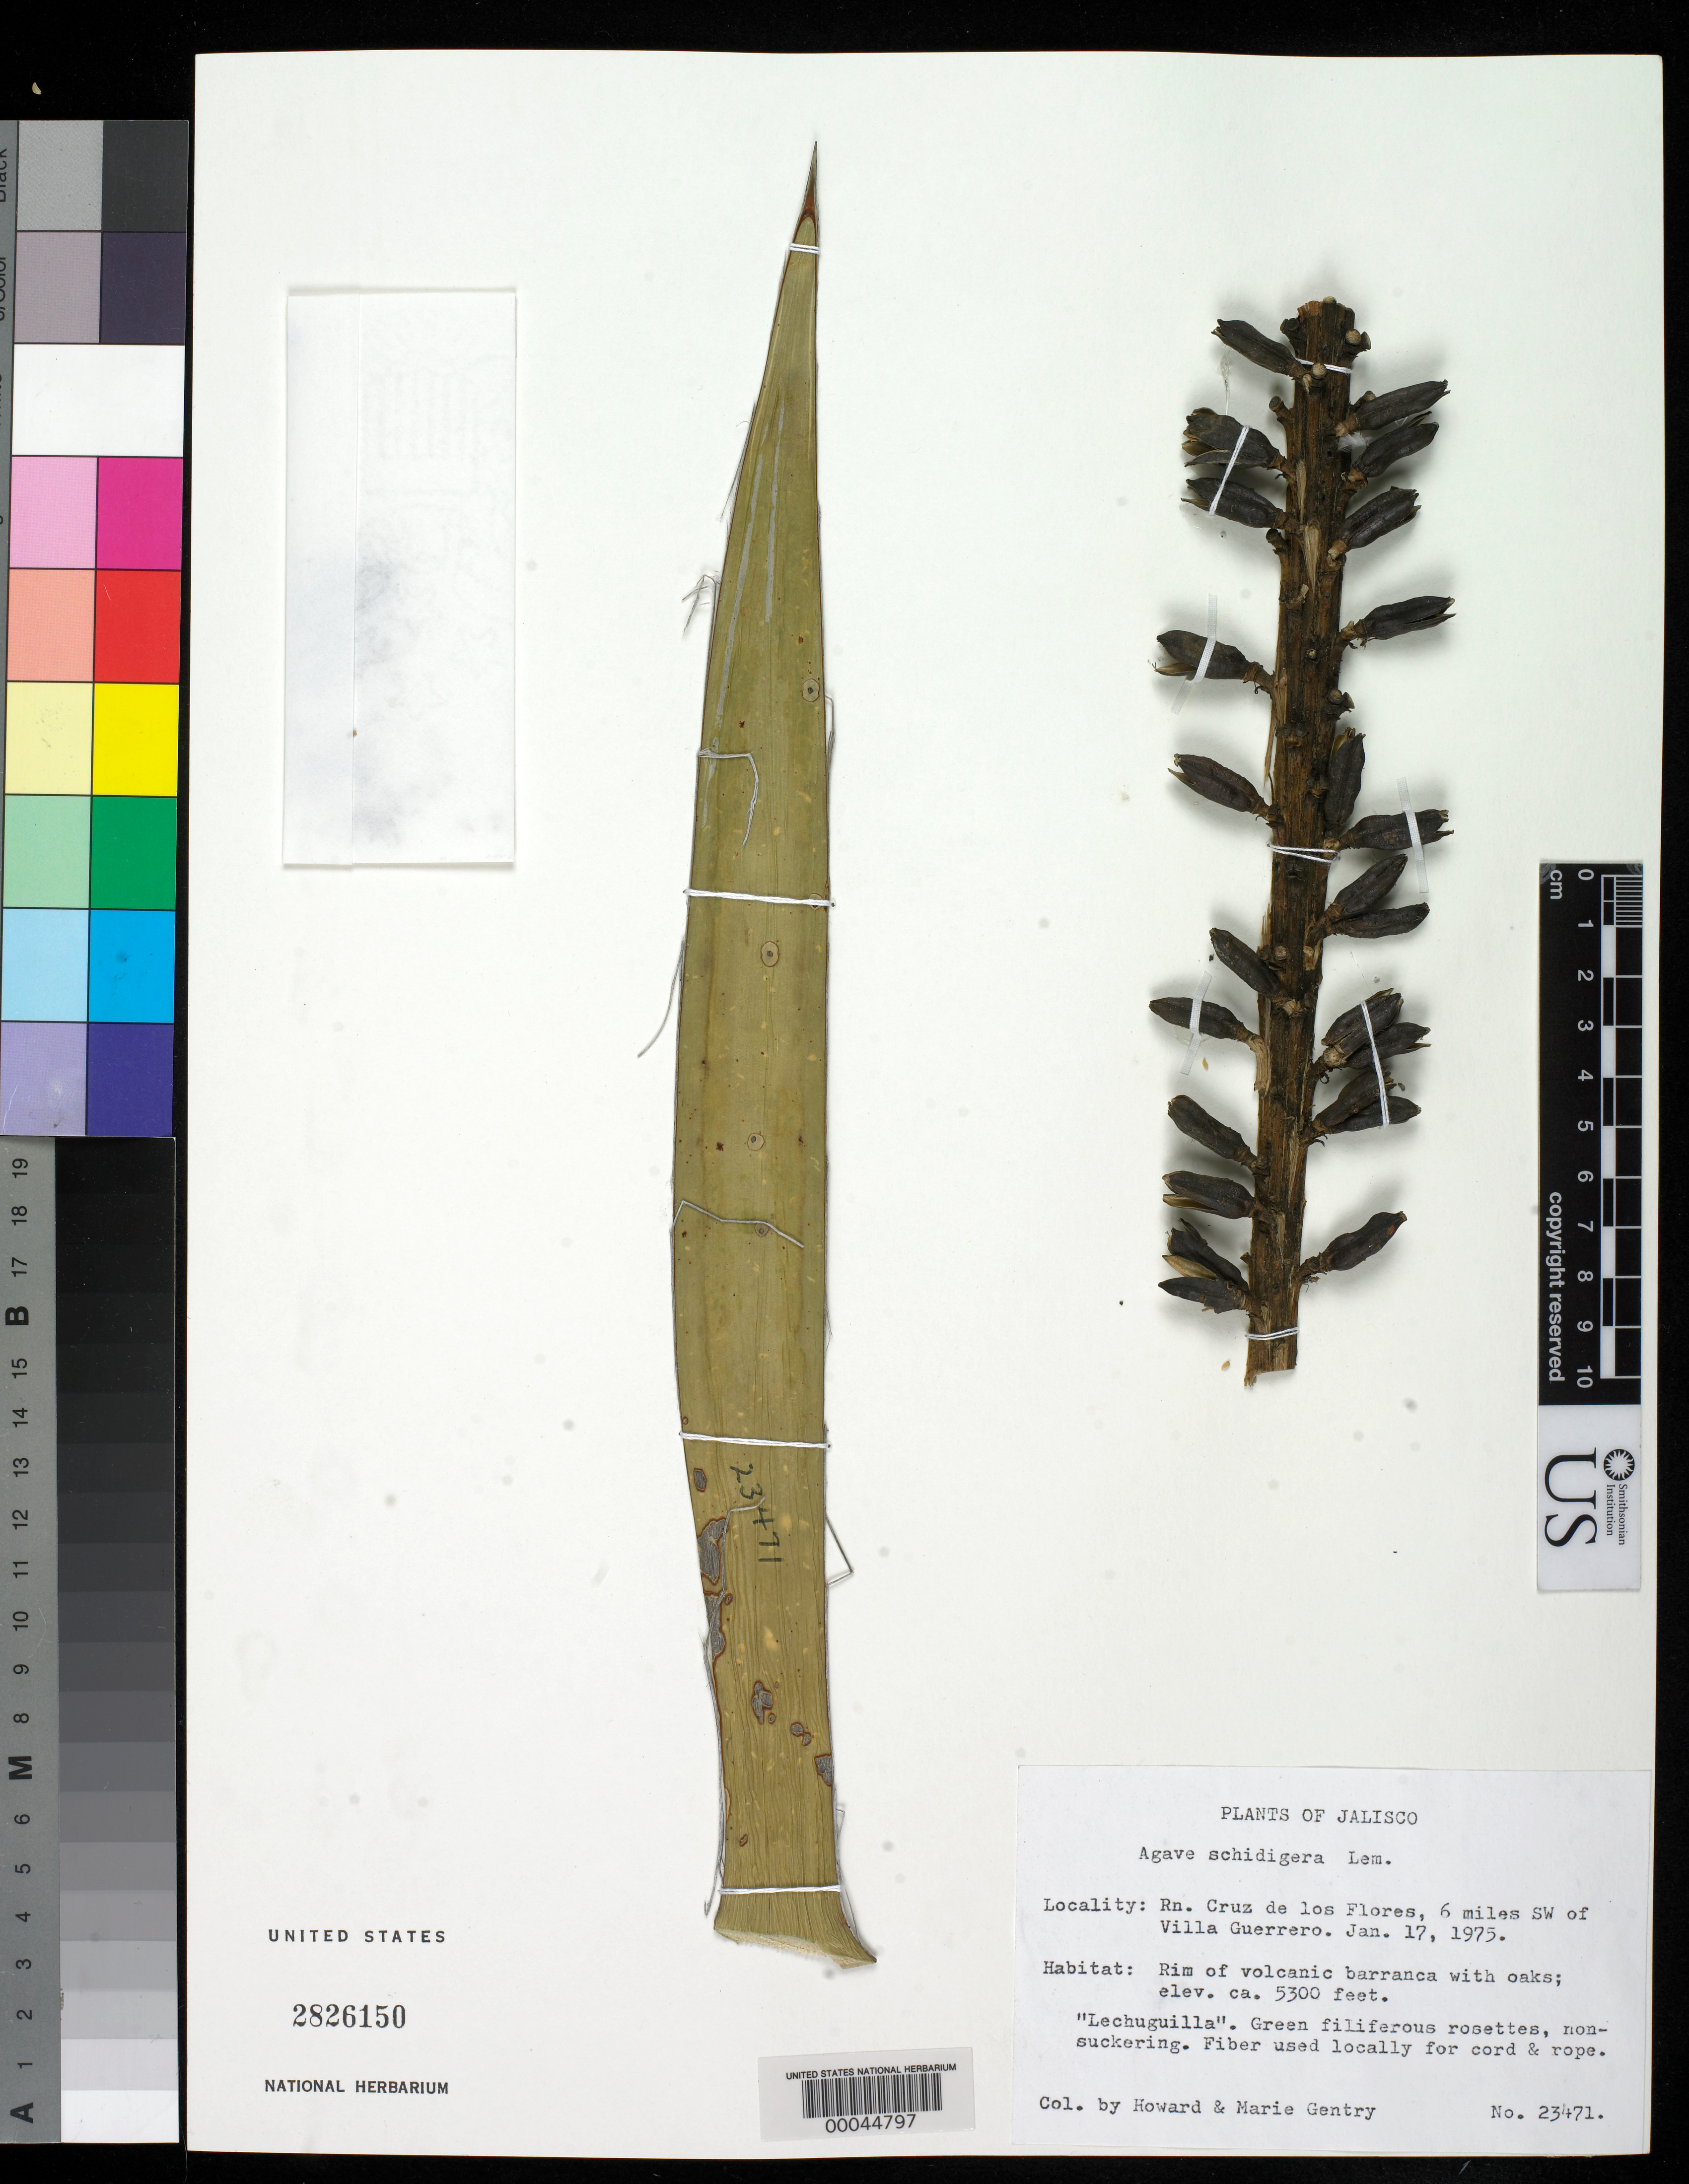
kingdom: Plantae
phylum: Tracheophyta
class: Liliopsida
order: Asparagales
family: Asparagaceae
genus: Agave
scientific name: Agave schidigera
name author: Lem.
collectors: H. S. Gentry & M. Gentry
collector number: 23471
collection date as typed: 17 Jan 1975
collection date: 1975-01-17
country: Mexico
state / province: Jalisco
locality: Río Cruz de Los Flores, 6 mi SW of Villa Guerrero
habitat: Rim of volcanic barranca with oaks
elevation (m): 1615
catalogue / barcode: US 2826150